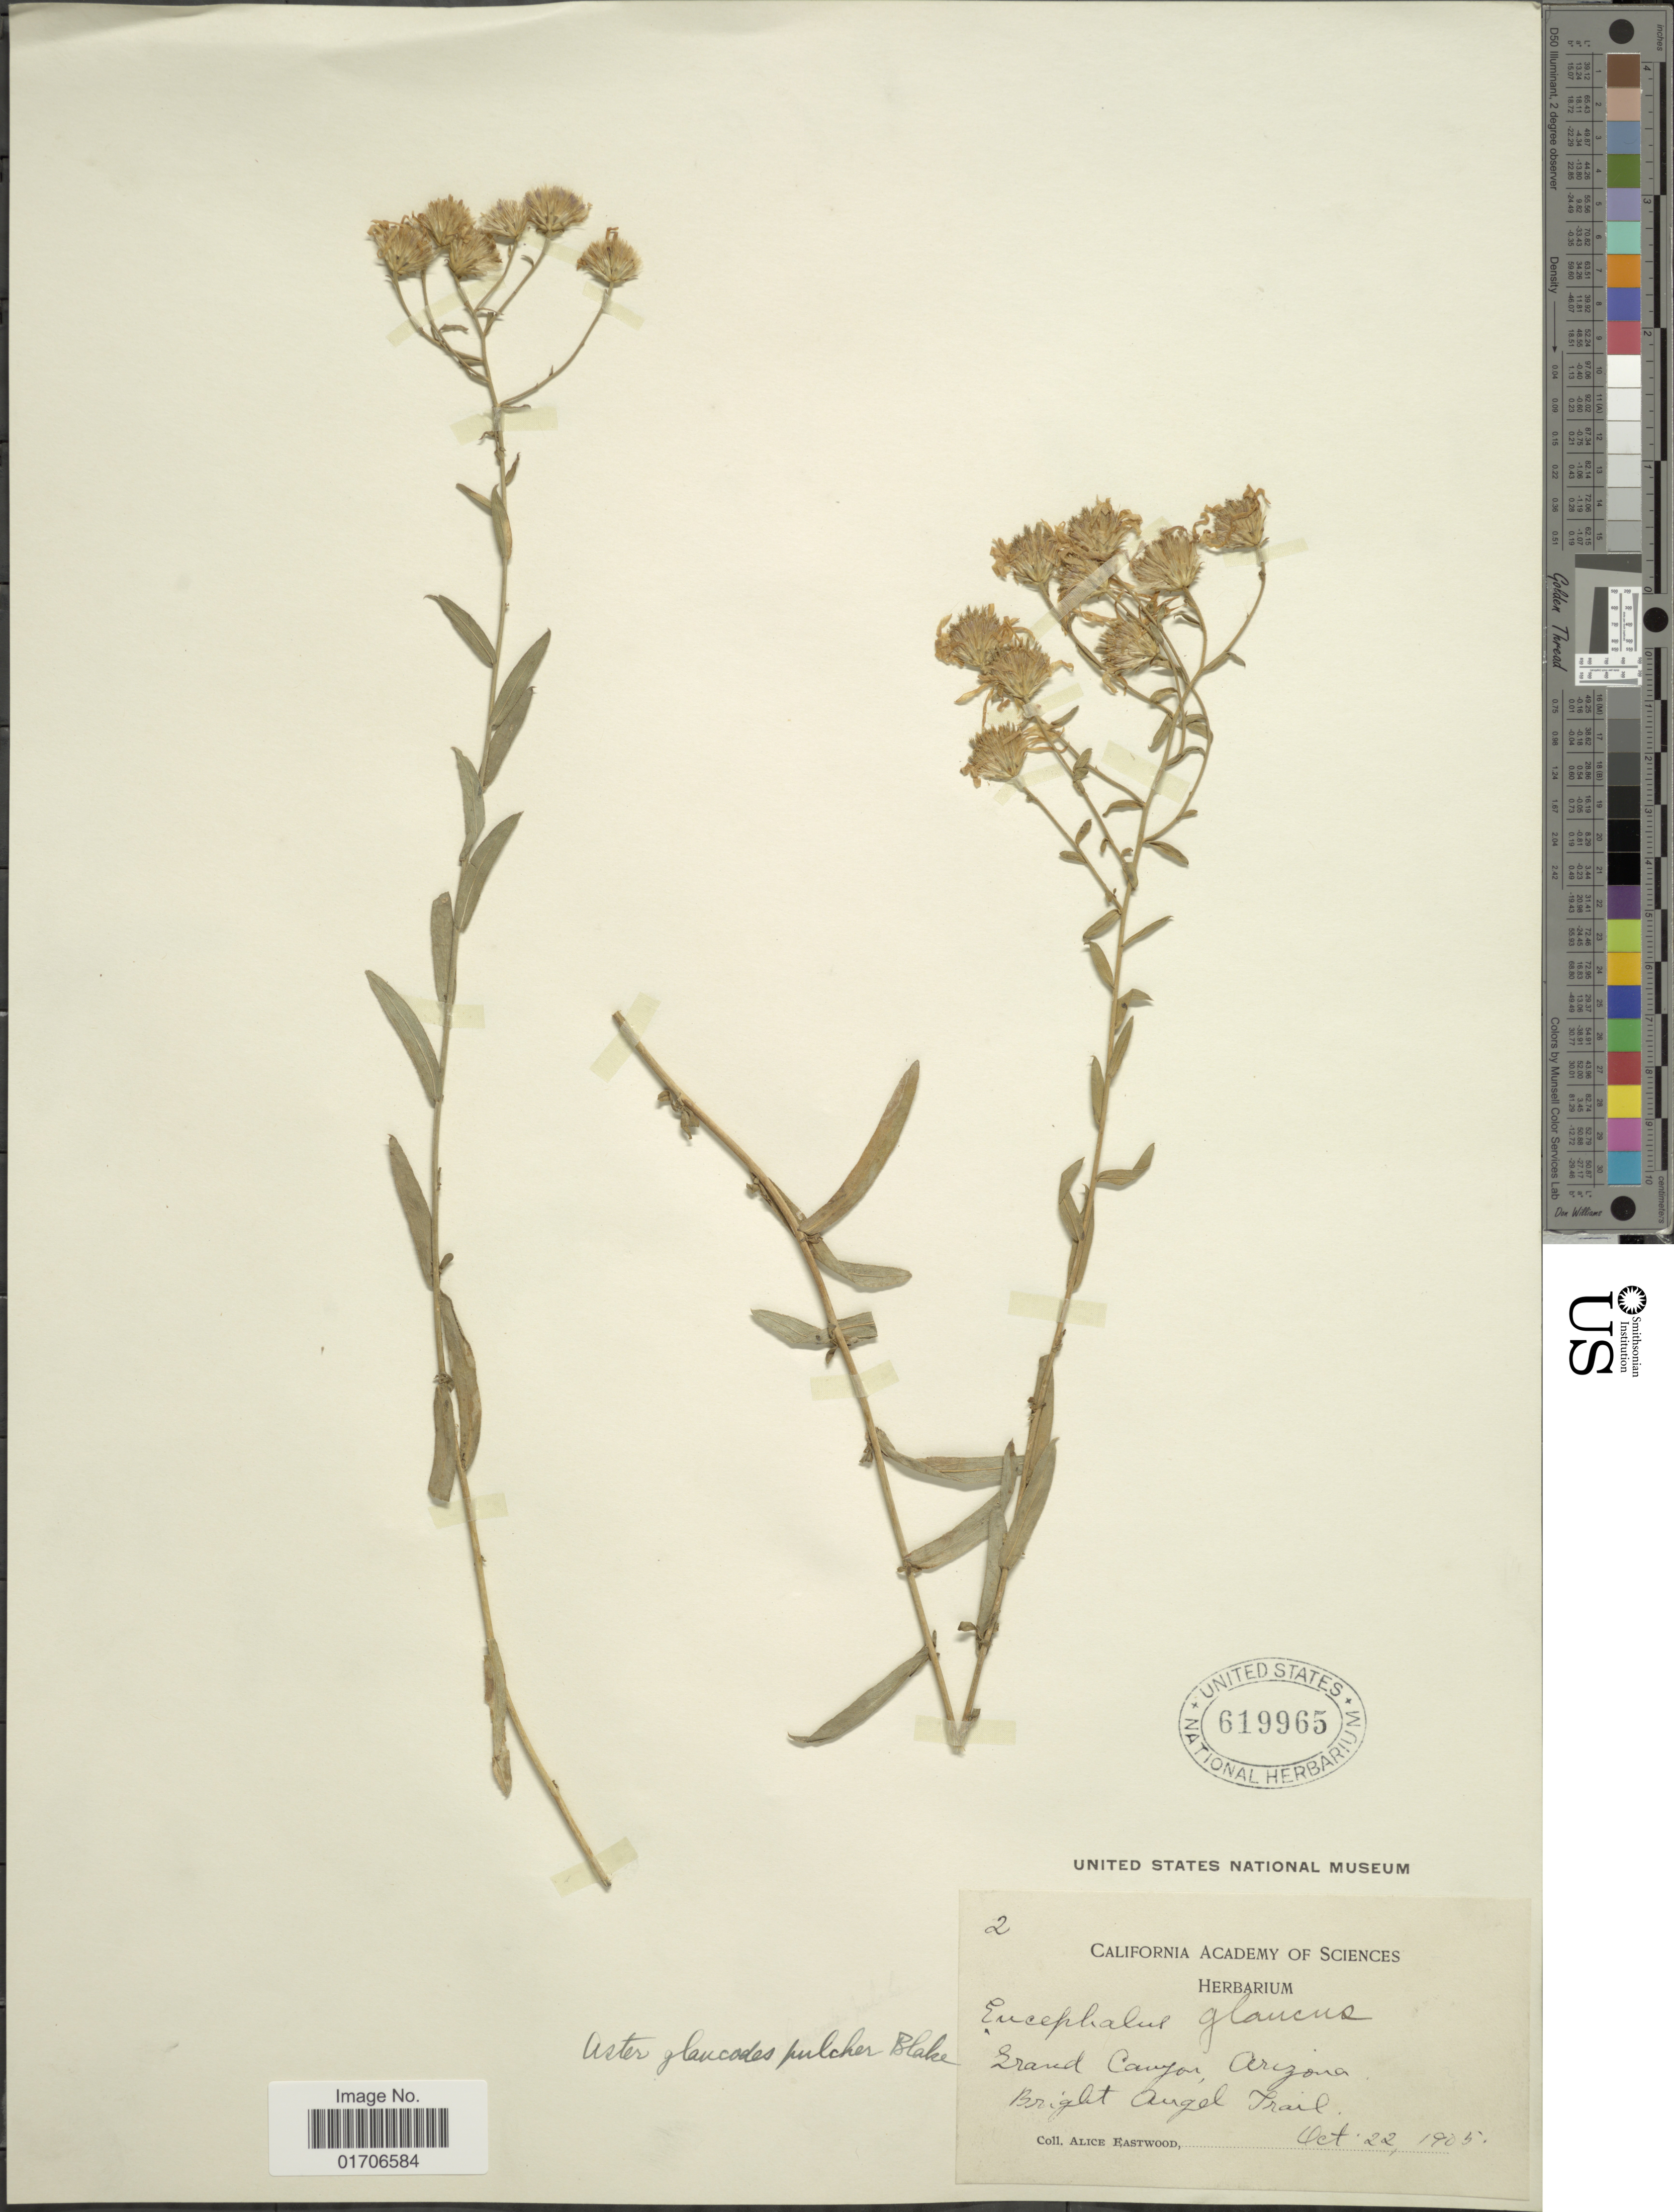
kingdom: Plantae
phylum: Tracheophyta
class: Magnoliopsida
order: Asterales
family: Asteraceae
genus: Eurybia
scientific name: Eurybia pulchra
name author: (S.F. Blake) G.L. Nesom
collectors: A. Eastwood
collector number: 2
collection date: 1905-10-22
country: United States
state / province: Arizona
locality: Grand Canyon, Arizona. Bright Angel Trail.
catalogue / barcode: US 619965